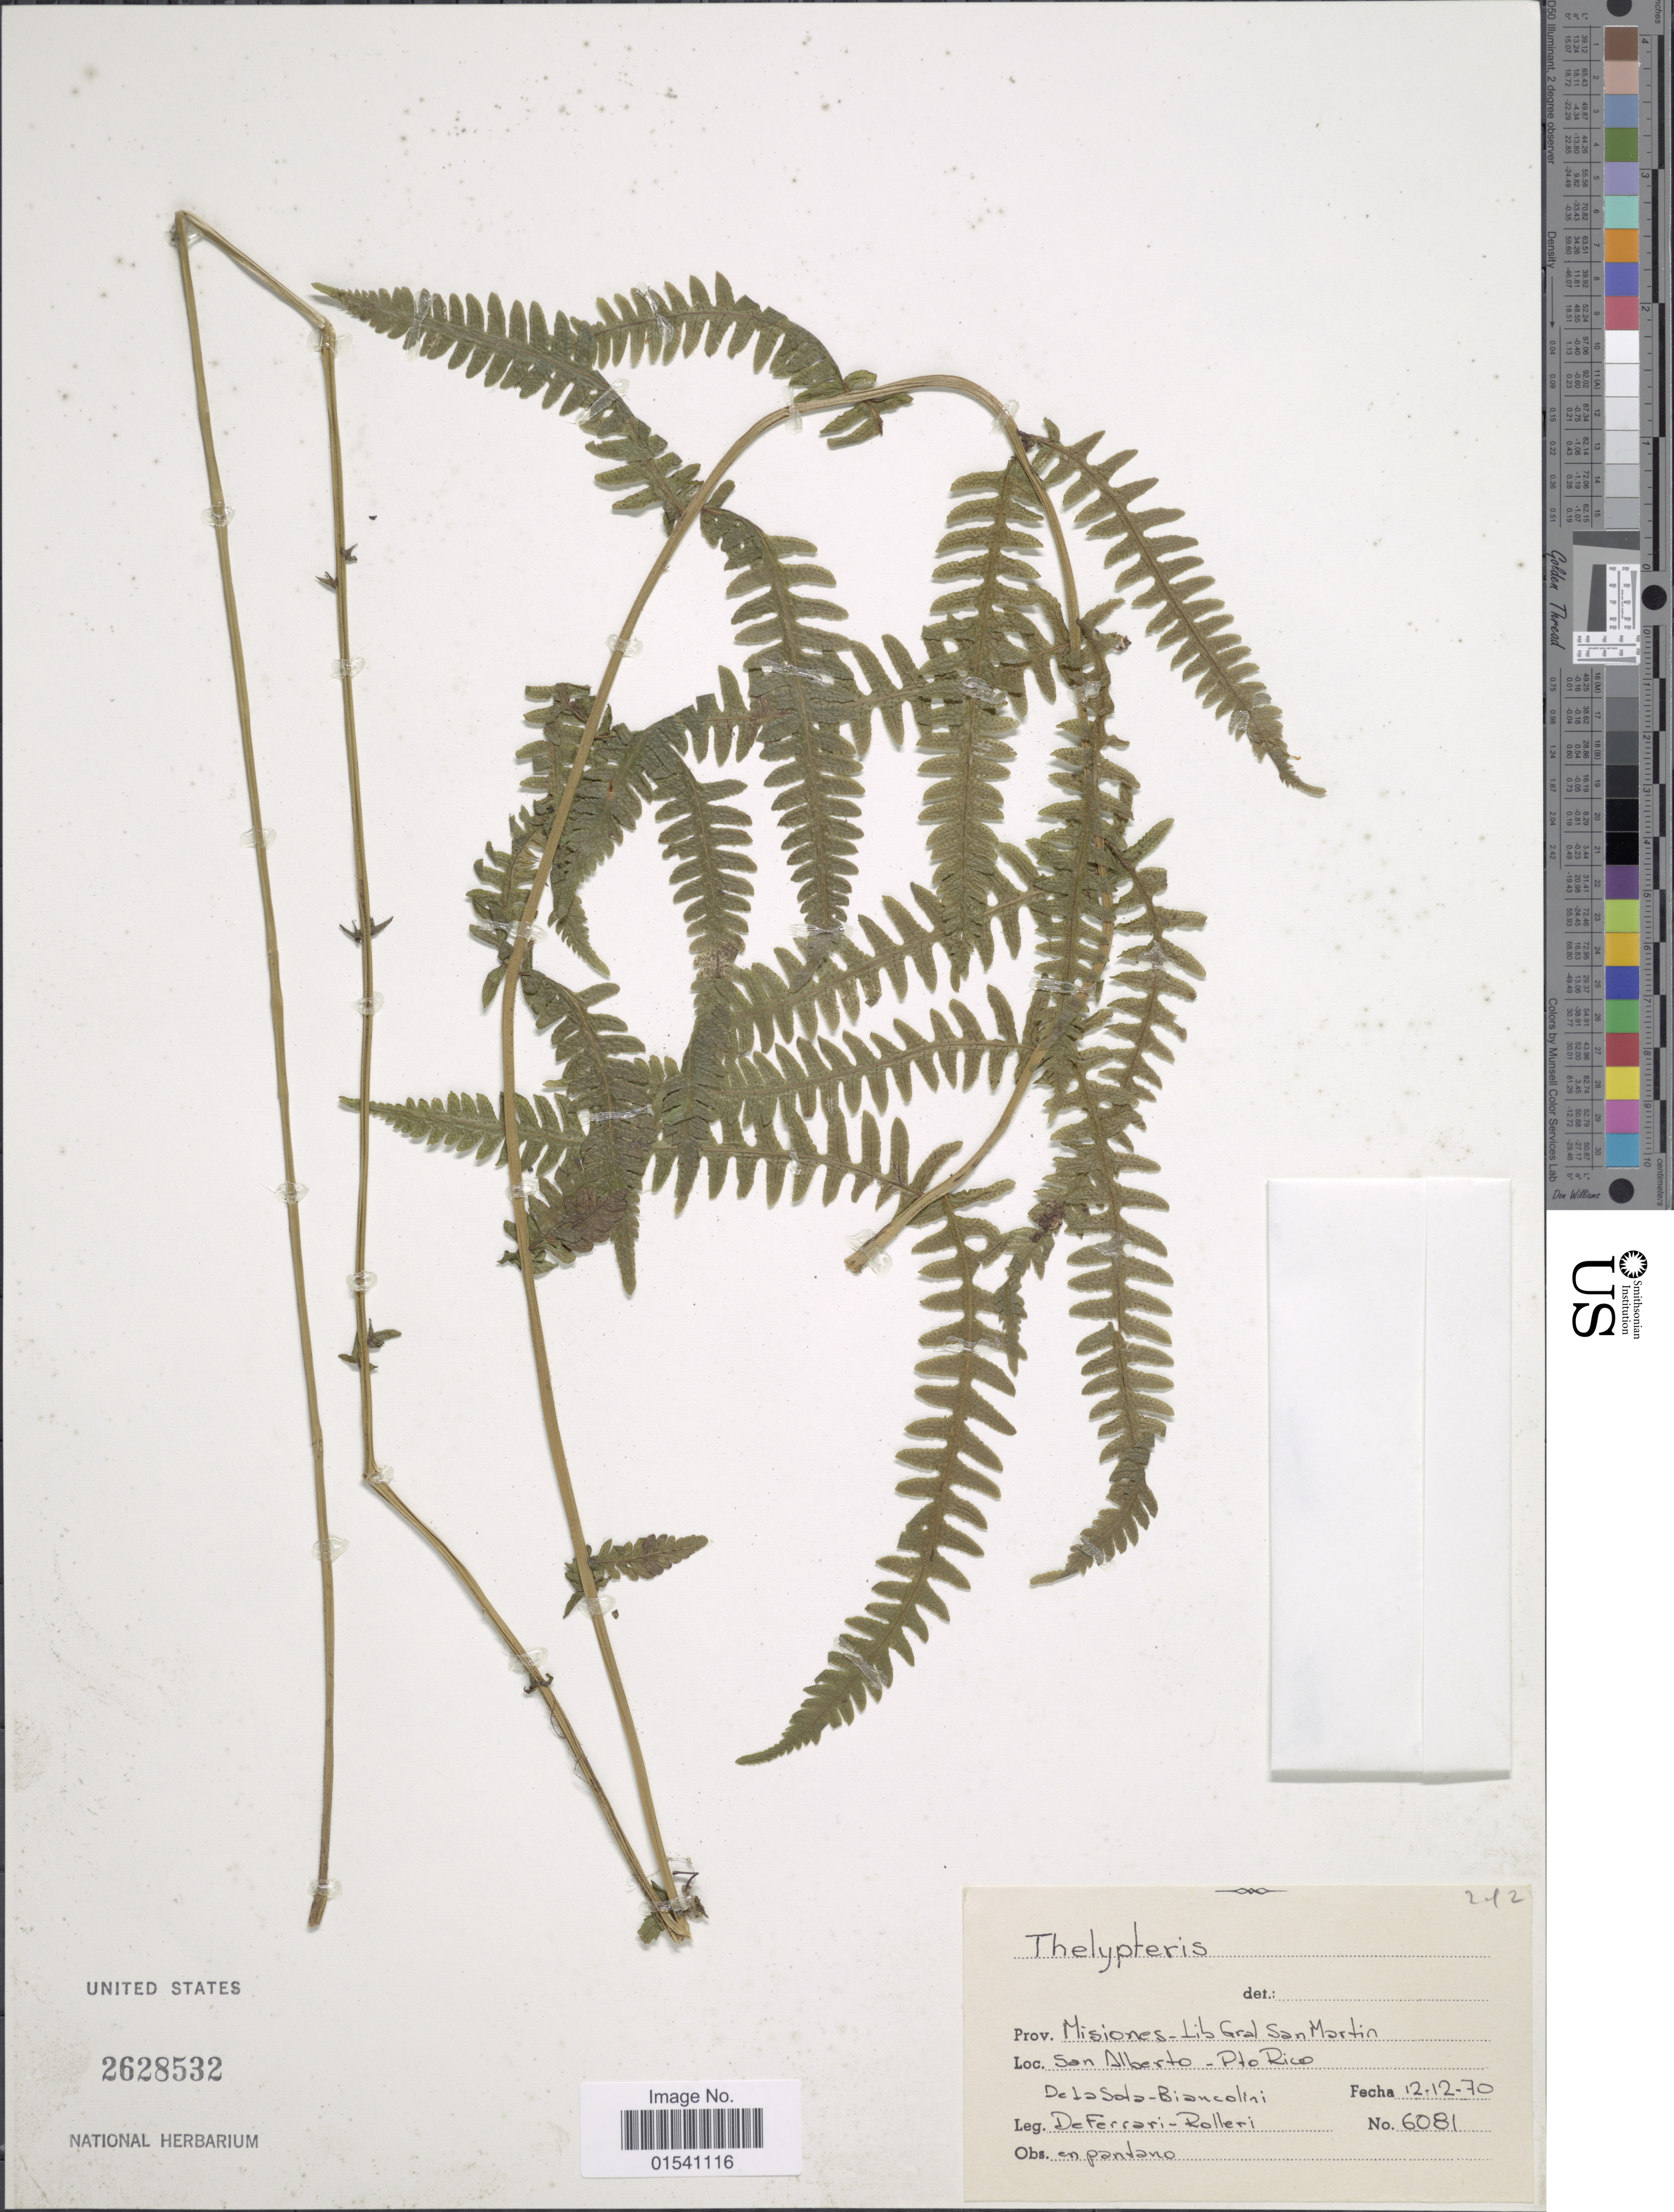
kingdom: Plantae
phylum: Tracheophyta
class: Polypodiopsida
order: Polypodiales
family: Thelypteridaceae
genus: Amauropelta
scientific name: Amauropelta sp.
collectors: de la Sota, Biancolini, De Ferrari & Rolleri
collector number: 6081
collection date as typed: Transcribed d/m/y: 12/12/70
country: Argentina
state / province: Misiones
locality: Misiones-Lib Gral San Martin, San Alberto - Pto Rico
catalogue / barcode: US 2628532